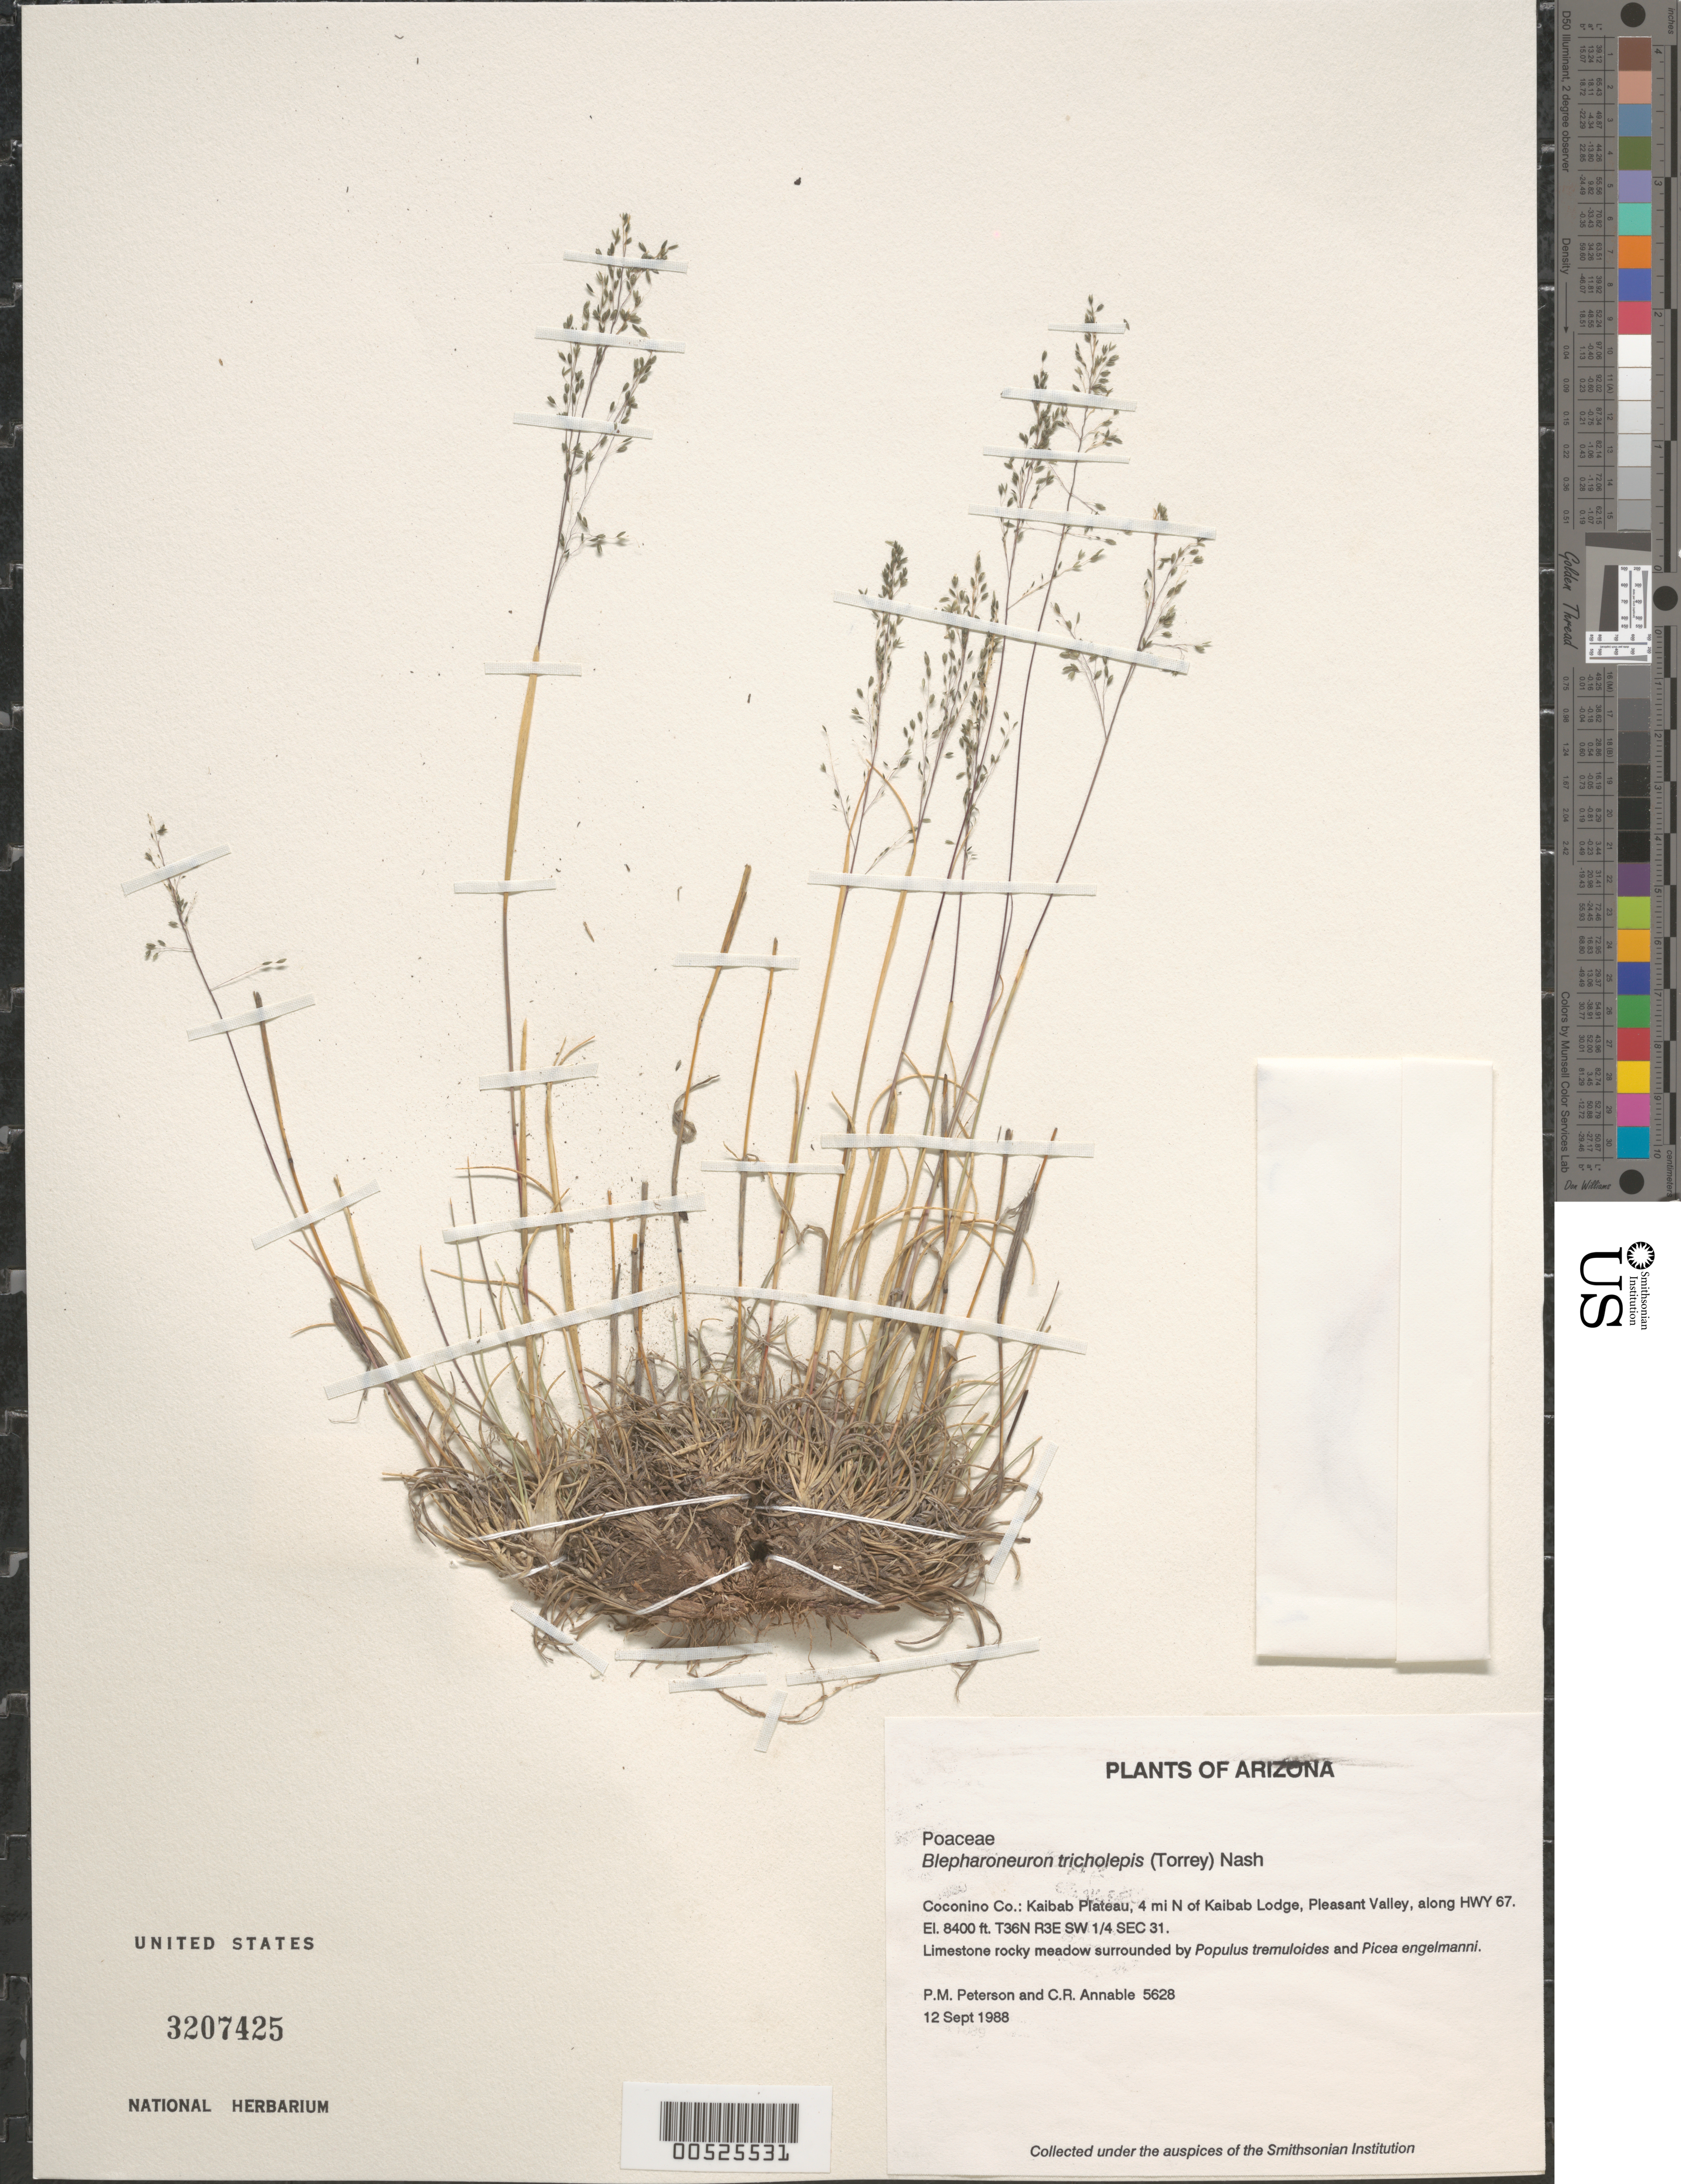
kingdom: Plantae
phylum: Tracheophyta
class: Liliopsida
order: Poales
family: Poaceae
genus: Blepharoneuron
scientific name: Blepharoneuron tricholepis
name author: (Torr.) Nash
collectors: P. M. Peterson & C. R. Annable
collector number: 05628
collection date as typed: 12 Sep 1988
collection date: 1988-09-12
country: United States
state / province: Arizona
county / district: Coconino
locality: Kaibab Plateau, 4 mi N of Kaibab Lodge, Pleasant Valley, along HWY 67.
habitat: Limestone rocky meadow surrounded by Populus tremuloides and Picea engelmanni.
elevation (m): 2560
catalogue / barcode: US 3207425